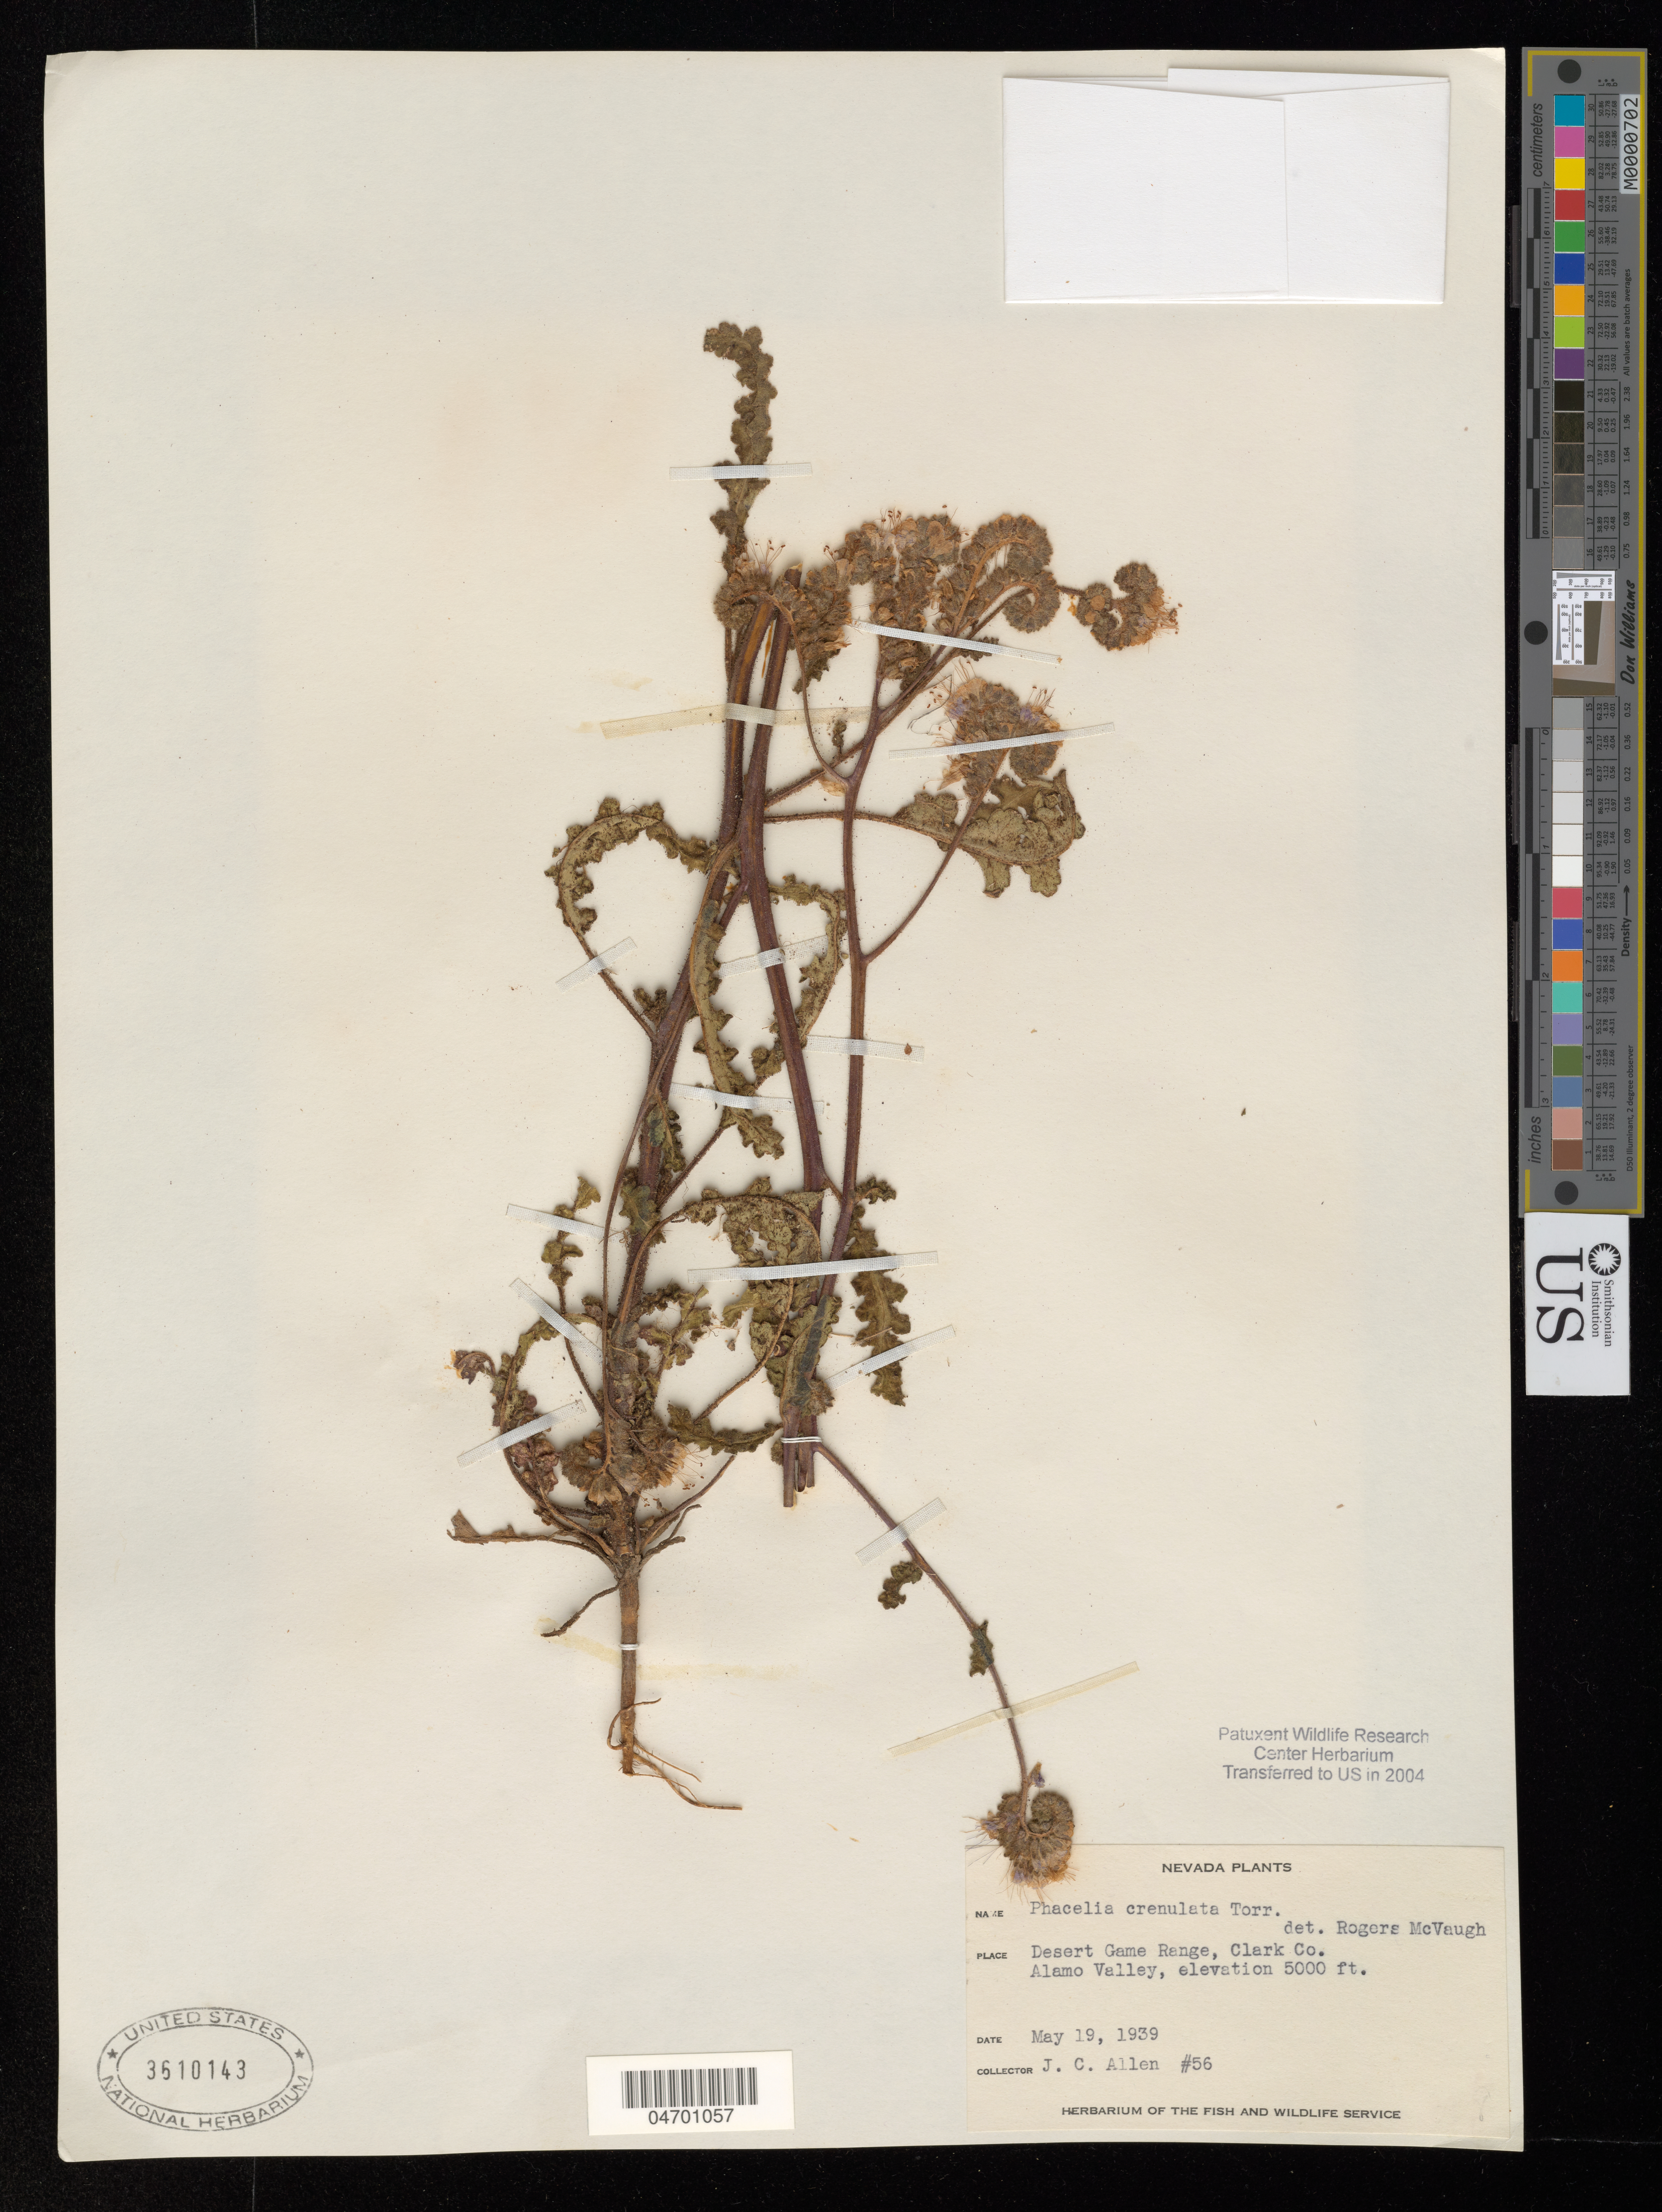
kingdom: Plantae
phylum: Tracheophyta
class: Magnoliopsida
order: Boraginales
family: Hydrophyllaceae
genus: Phacelia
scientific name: Phacelia crenulata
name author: Torr. ex S. Watson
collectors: J. C. Allen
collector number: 56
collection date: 1939-05-19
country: United States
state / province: Nevada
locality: Desert Game Range, Clark Co. Alamo Valley.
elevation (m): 1524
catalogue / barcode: US 3610143